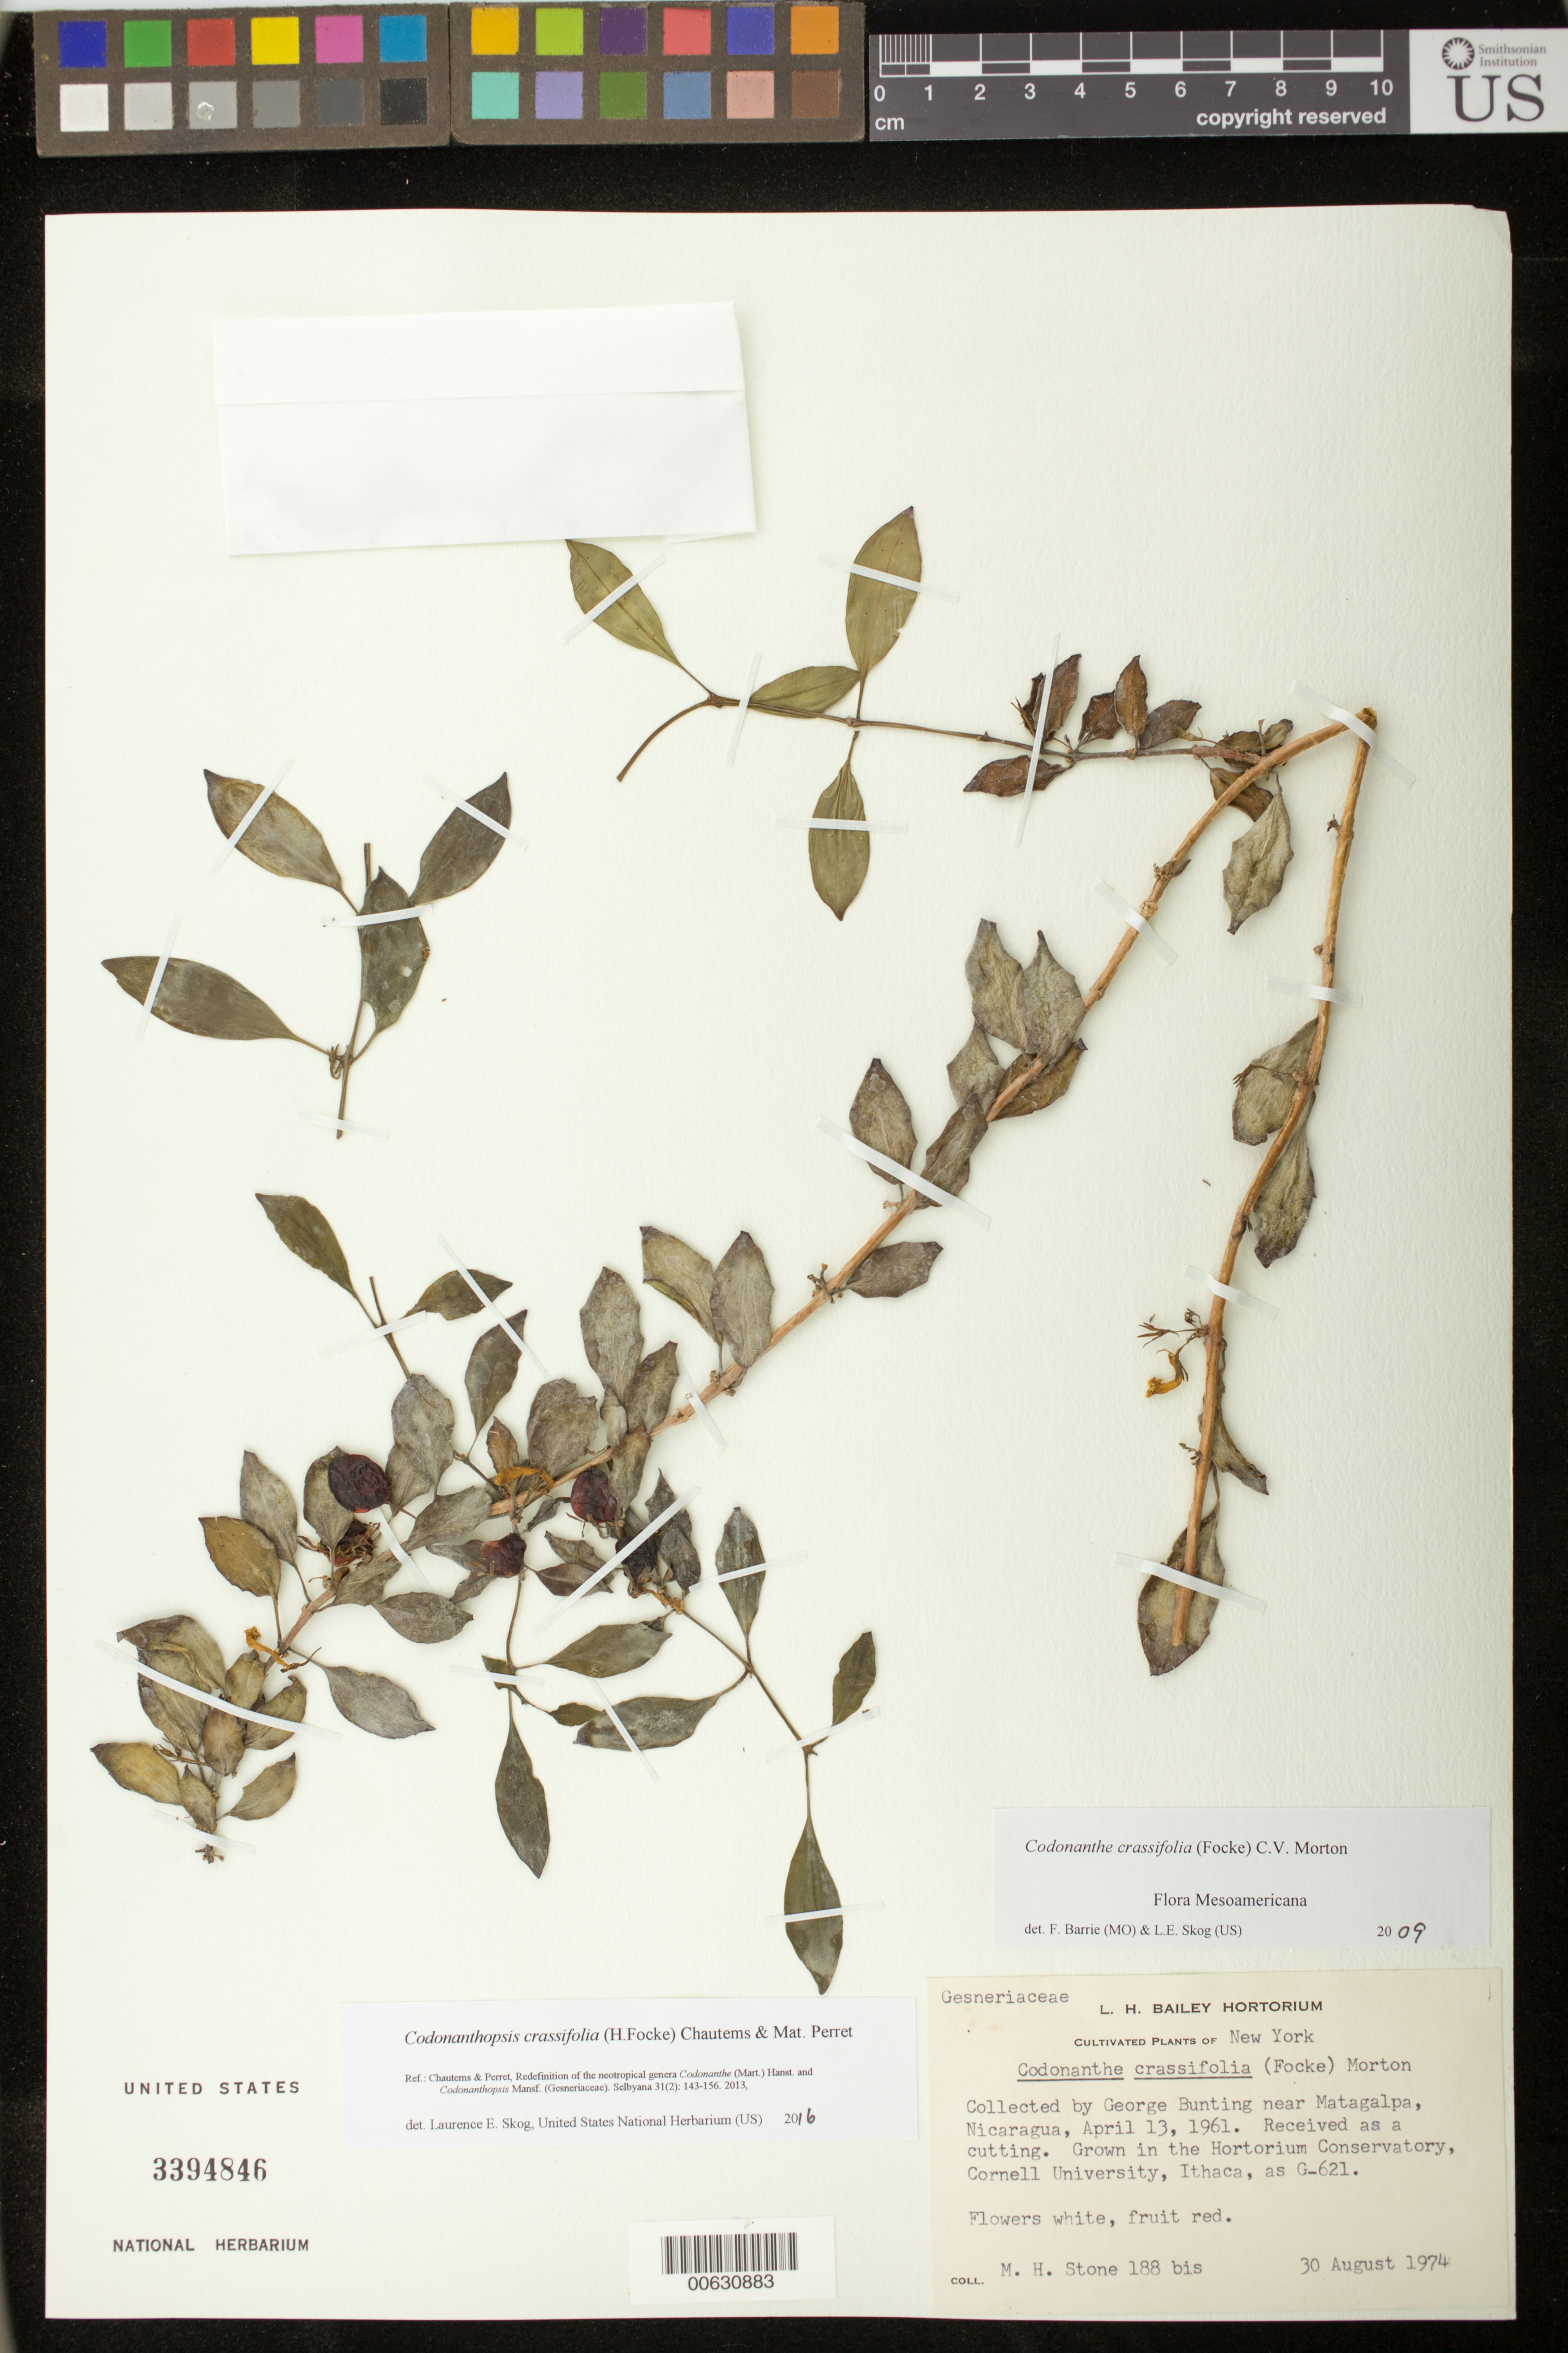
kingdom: Plantae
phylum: Tracheophyta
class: Magnoliopsida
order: Lamiales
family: Gesneriaceae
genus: Codonanthopsis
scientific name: Codonanthopsis crassifolia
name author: (H. Focke) Chautems & Mat.Perret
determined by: Skog, Laurence E.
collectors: M. Stone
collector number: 188 bis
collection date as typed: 30 Aug 1974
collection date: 1974-08-30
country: Nicaragua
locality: Grown in the Hortorium Conservatory, Cornell University, Ithaca [NY]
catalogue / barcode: US 3394846